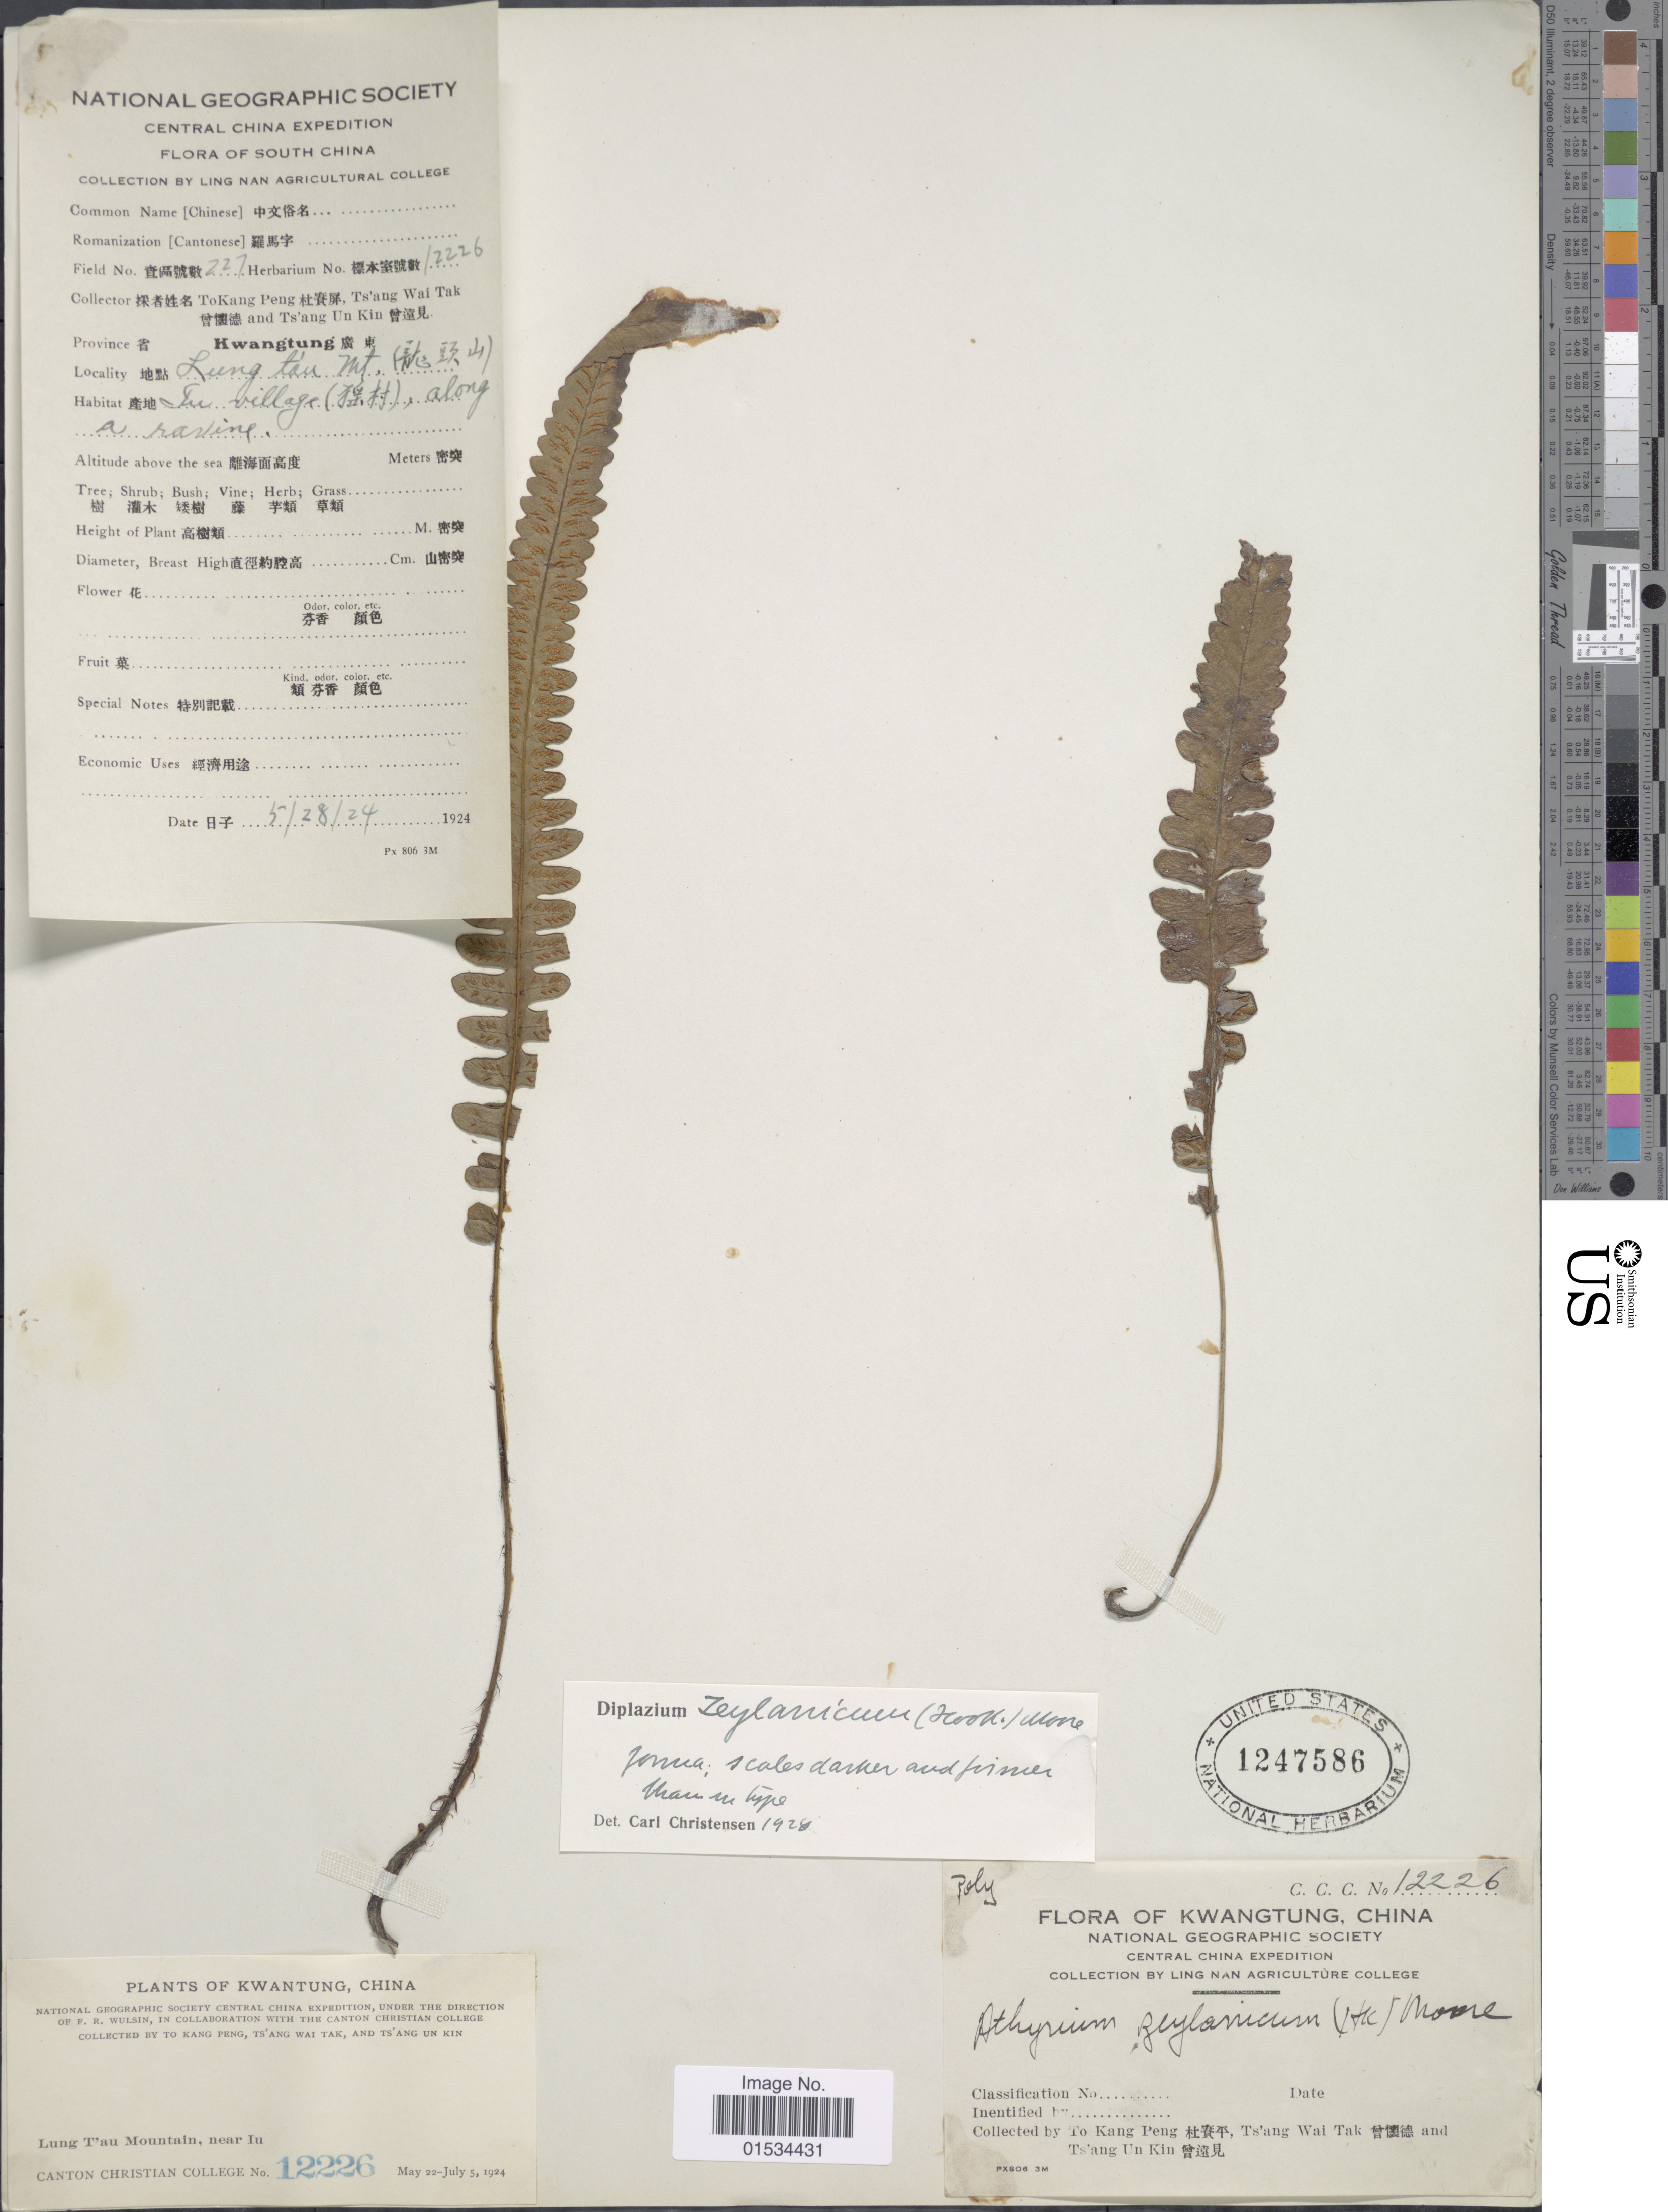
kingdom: Plantae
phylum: Tracheophyta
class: Polypodiopsida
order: Polypodiales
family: Athyriaceae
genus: Diplazium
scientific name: Diplazium zeylanicum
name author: (Hook.) T. Moore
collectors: T. K. Peng, W. T. Tsang & U. K. Tsang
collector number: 12226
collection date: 1924-05-28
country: China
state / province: Guangdong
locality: Kwangtung, Lung T'au Mt., Ju village, along ravine [interpreted]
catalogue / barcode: US 1247586